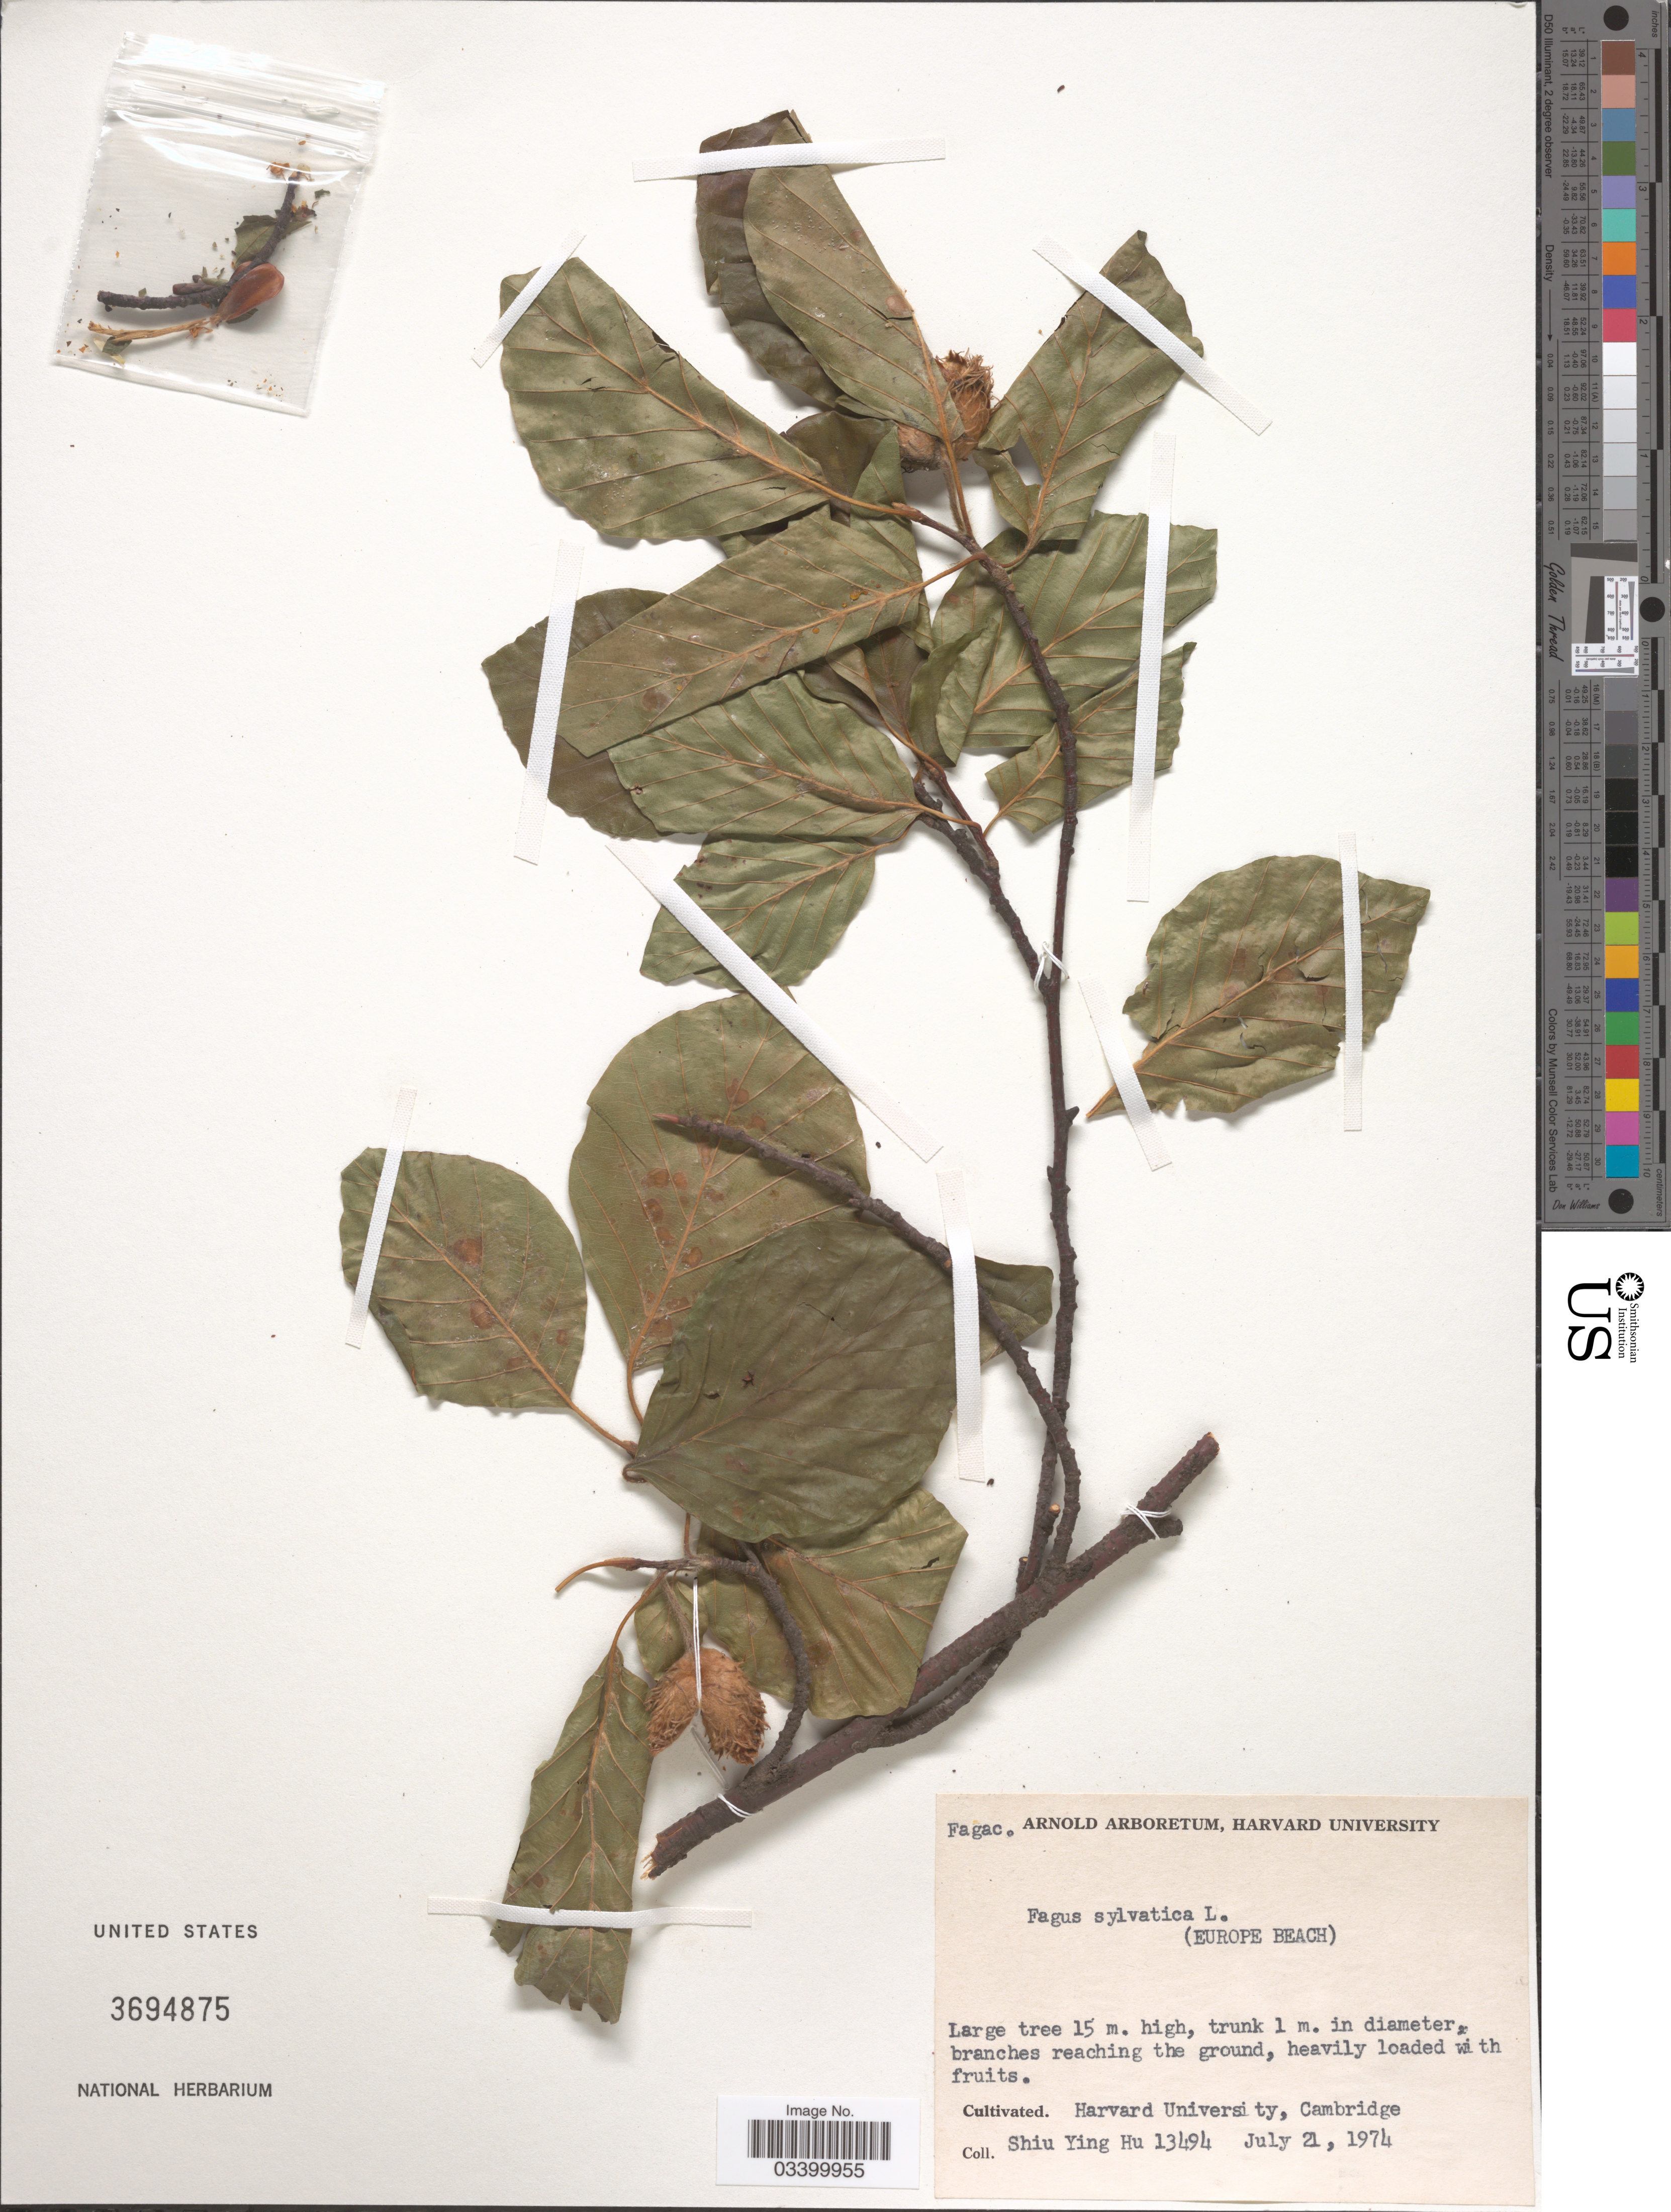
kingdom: Plantae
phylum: Tracheophyta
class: Magnoliopsida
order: Fagales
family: Fagaceae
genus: Fagus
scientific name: Fagus sylvatica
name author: L.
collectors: S. Y. Hu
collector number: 13494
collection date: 1974-07-21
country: United States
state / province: Massachusetts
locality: Harvard University, Cambridge.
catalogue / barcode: US 3694875